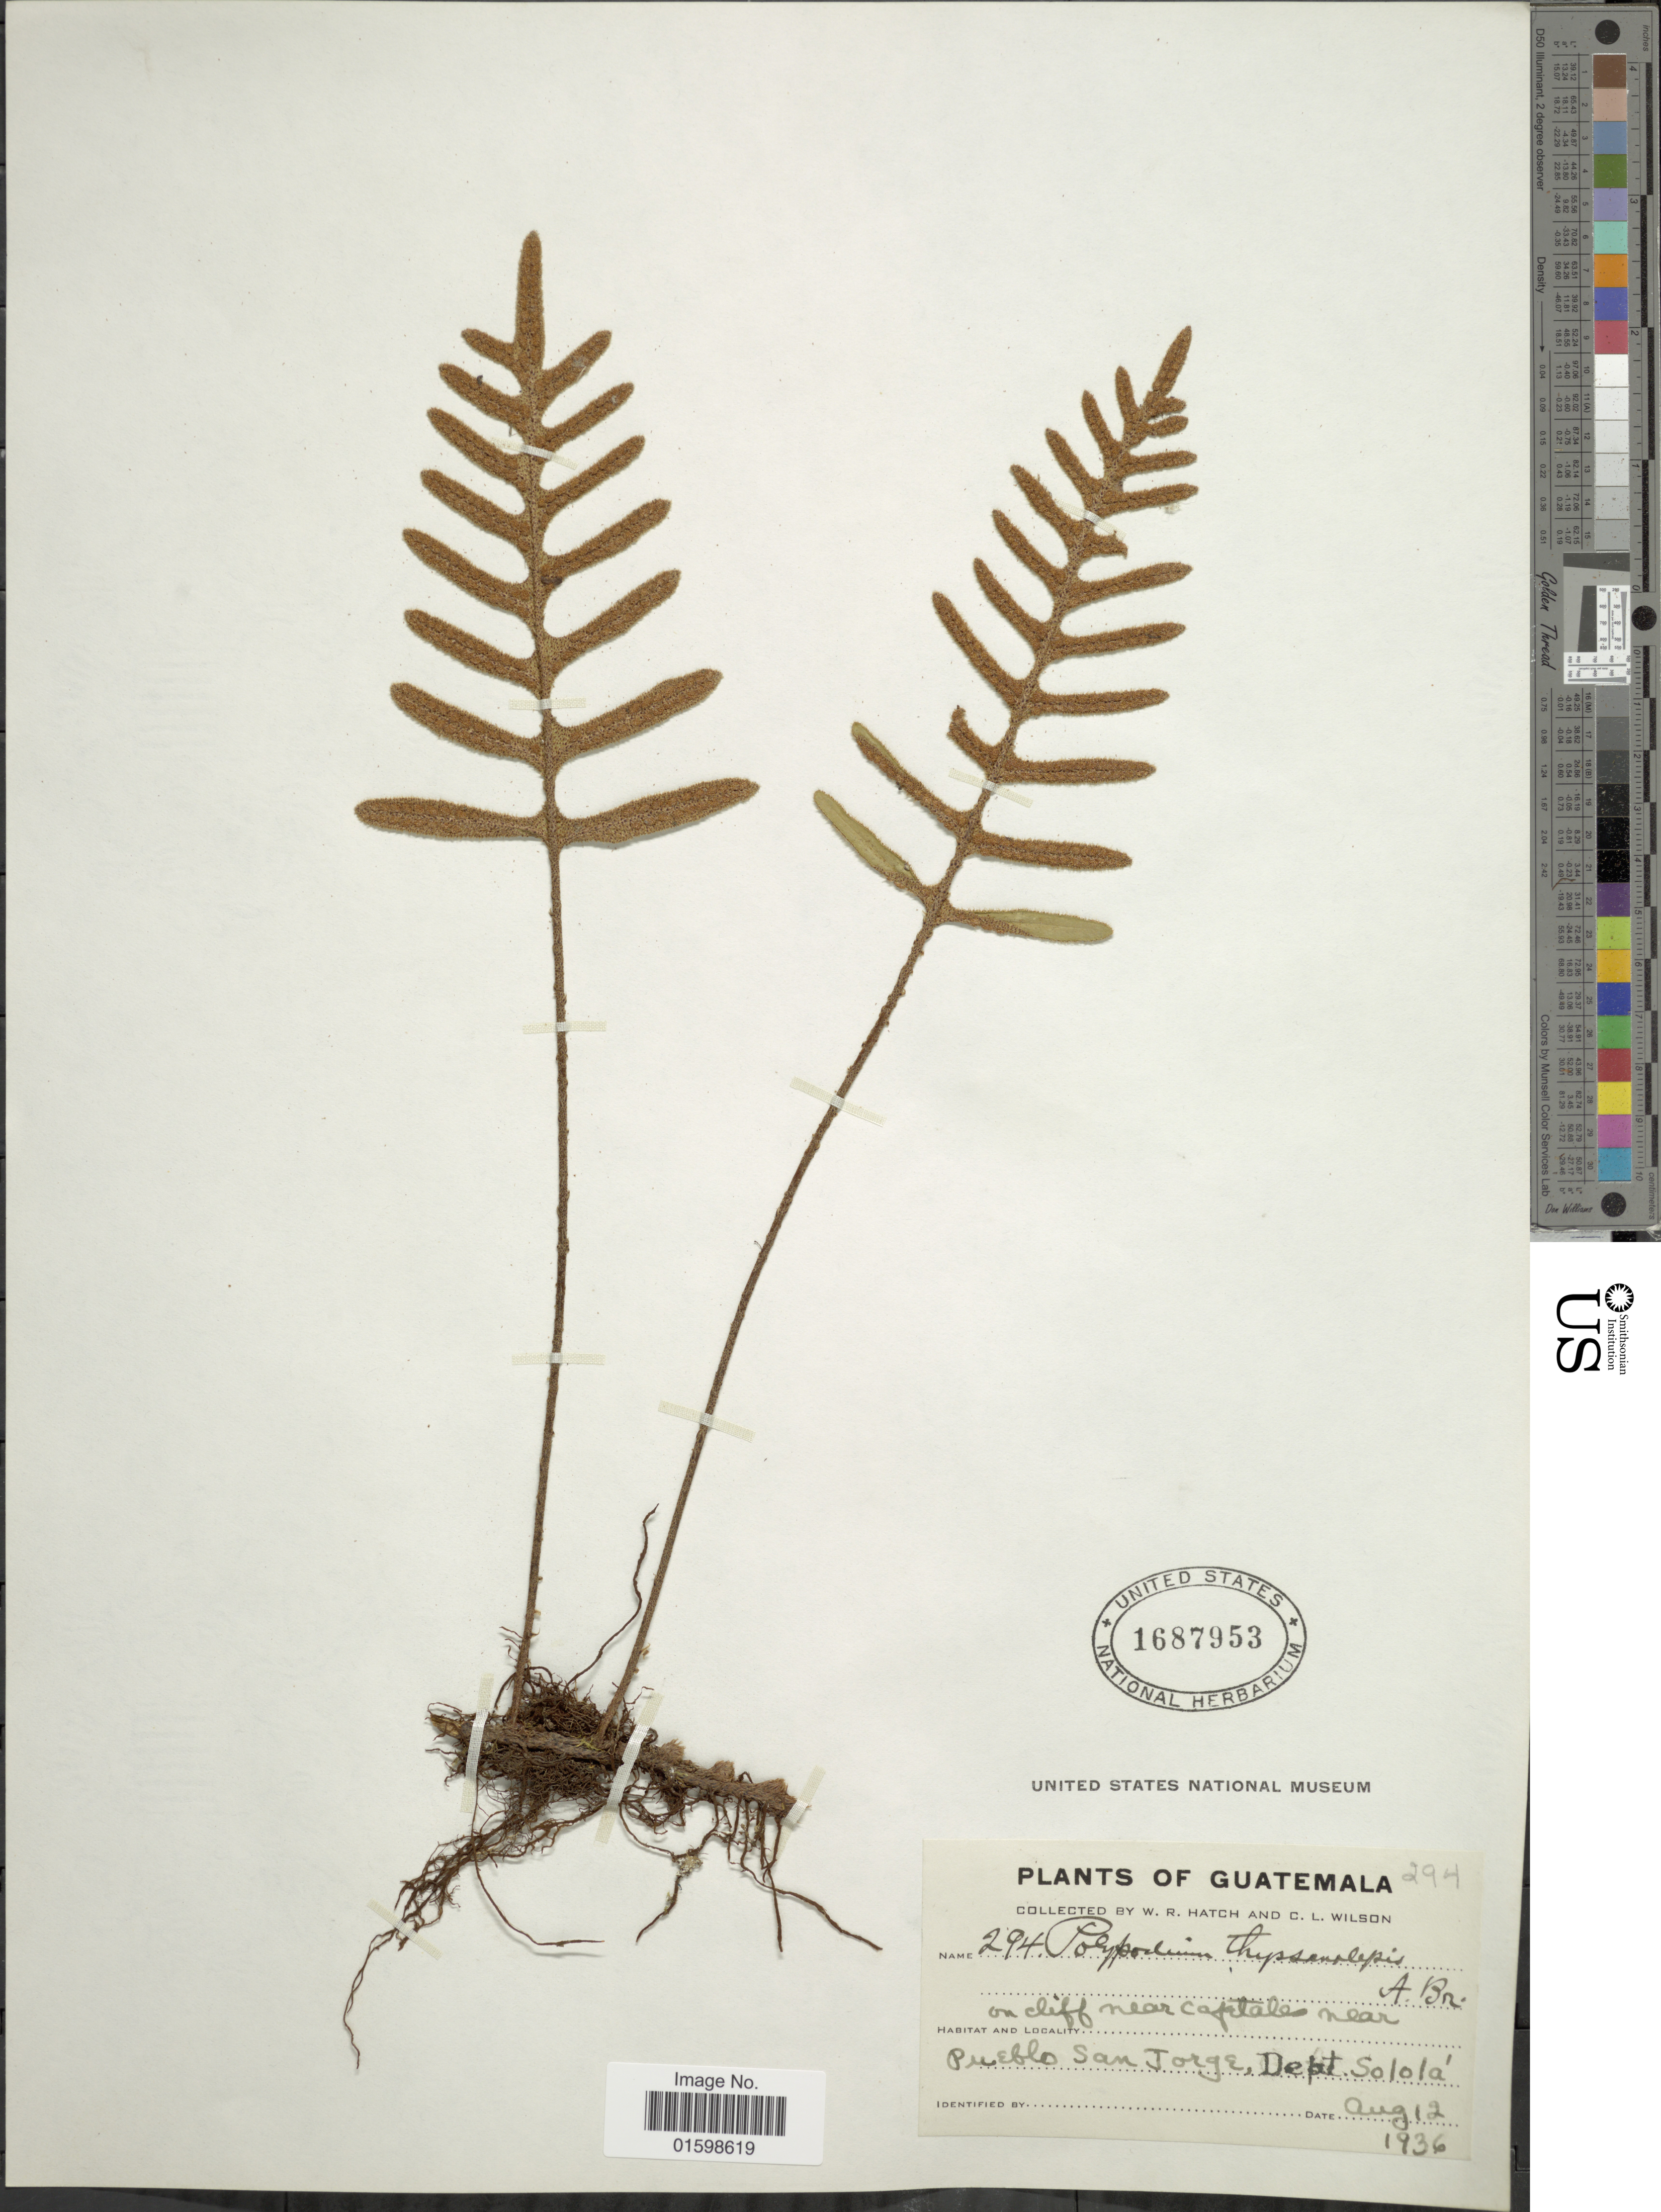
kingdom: Plantae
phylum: Tracheophyta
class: Polypodiopsida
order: Polypodiales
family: Polypodiaceae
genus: Pleopeltis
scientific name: Pleopeltis thyssanolepis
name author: (A. Braun ex Klotzsch) E.G. Andrews & Windham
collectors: W. Hatch & C. L. Wilson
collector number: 294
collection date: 1936-08-12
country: Guatemala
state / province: Sololá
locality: On cliff near Cafetales near Pueblo San Jorge, Dept. Sololá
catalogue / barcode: US 1687953